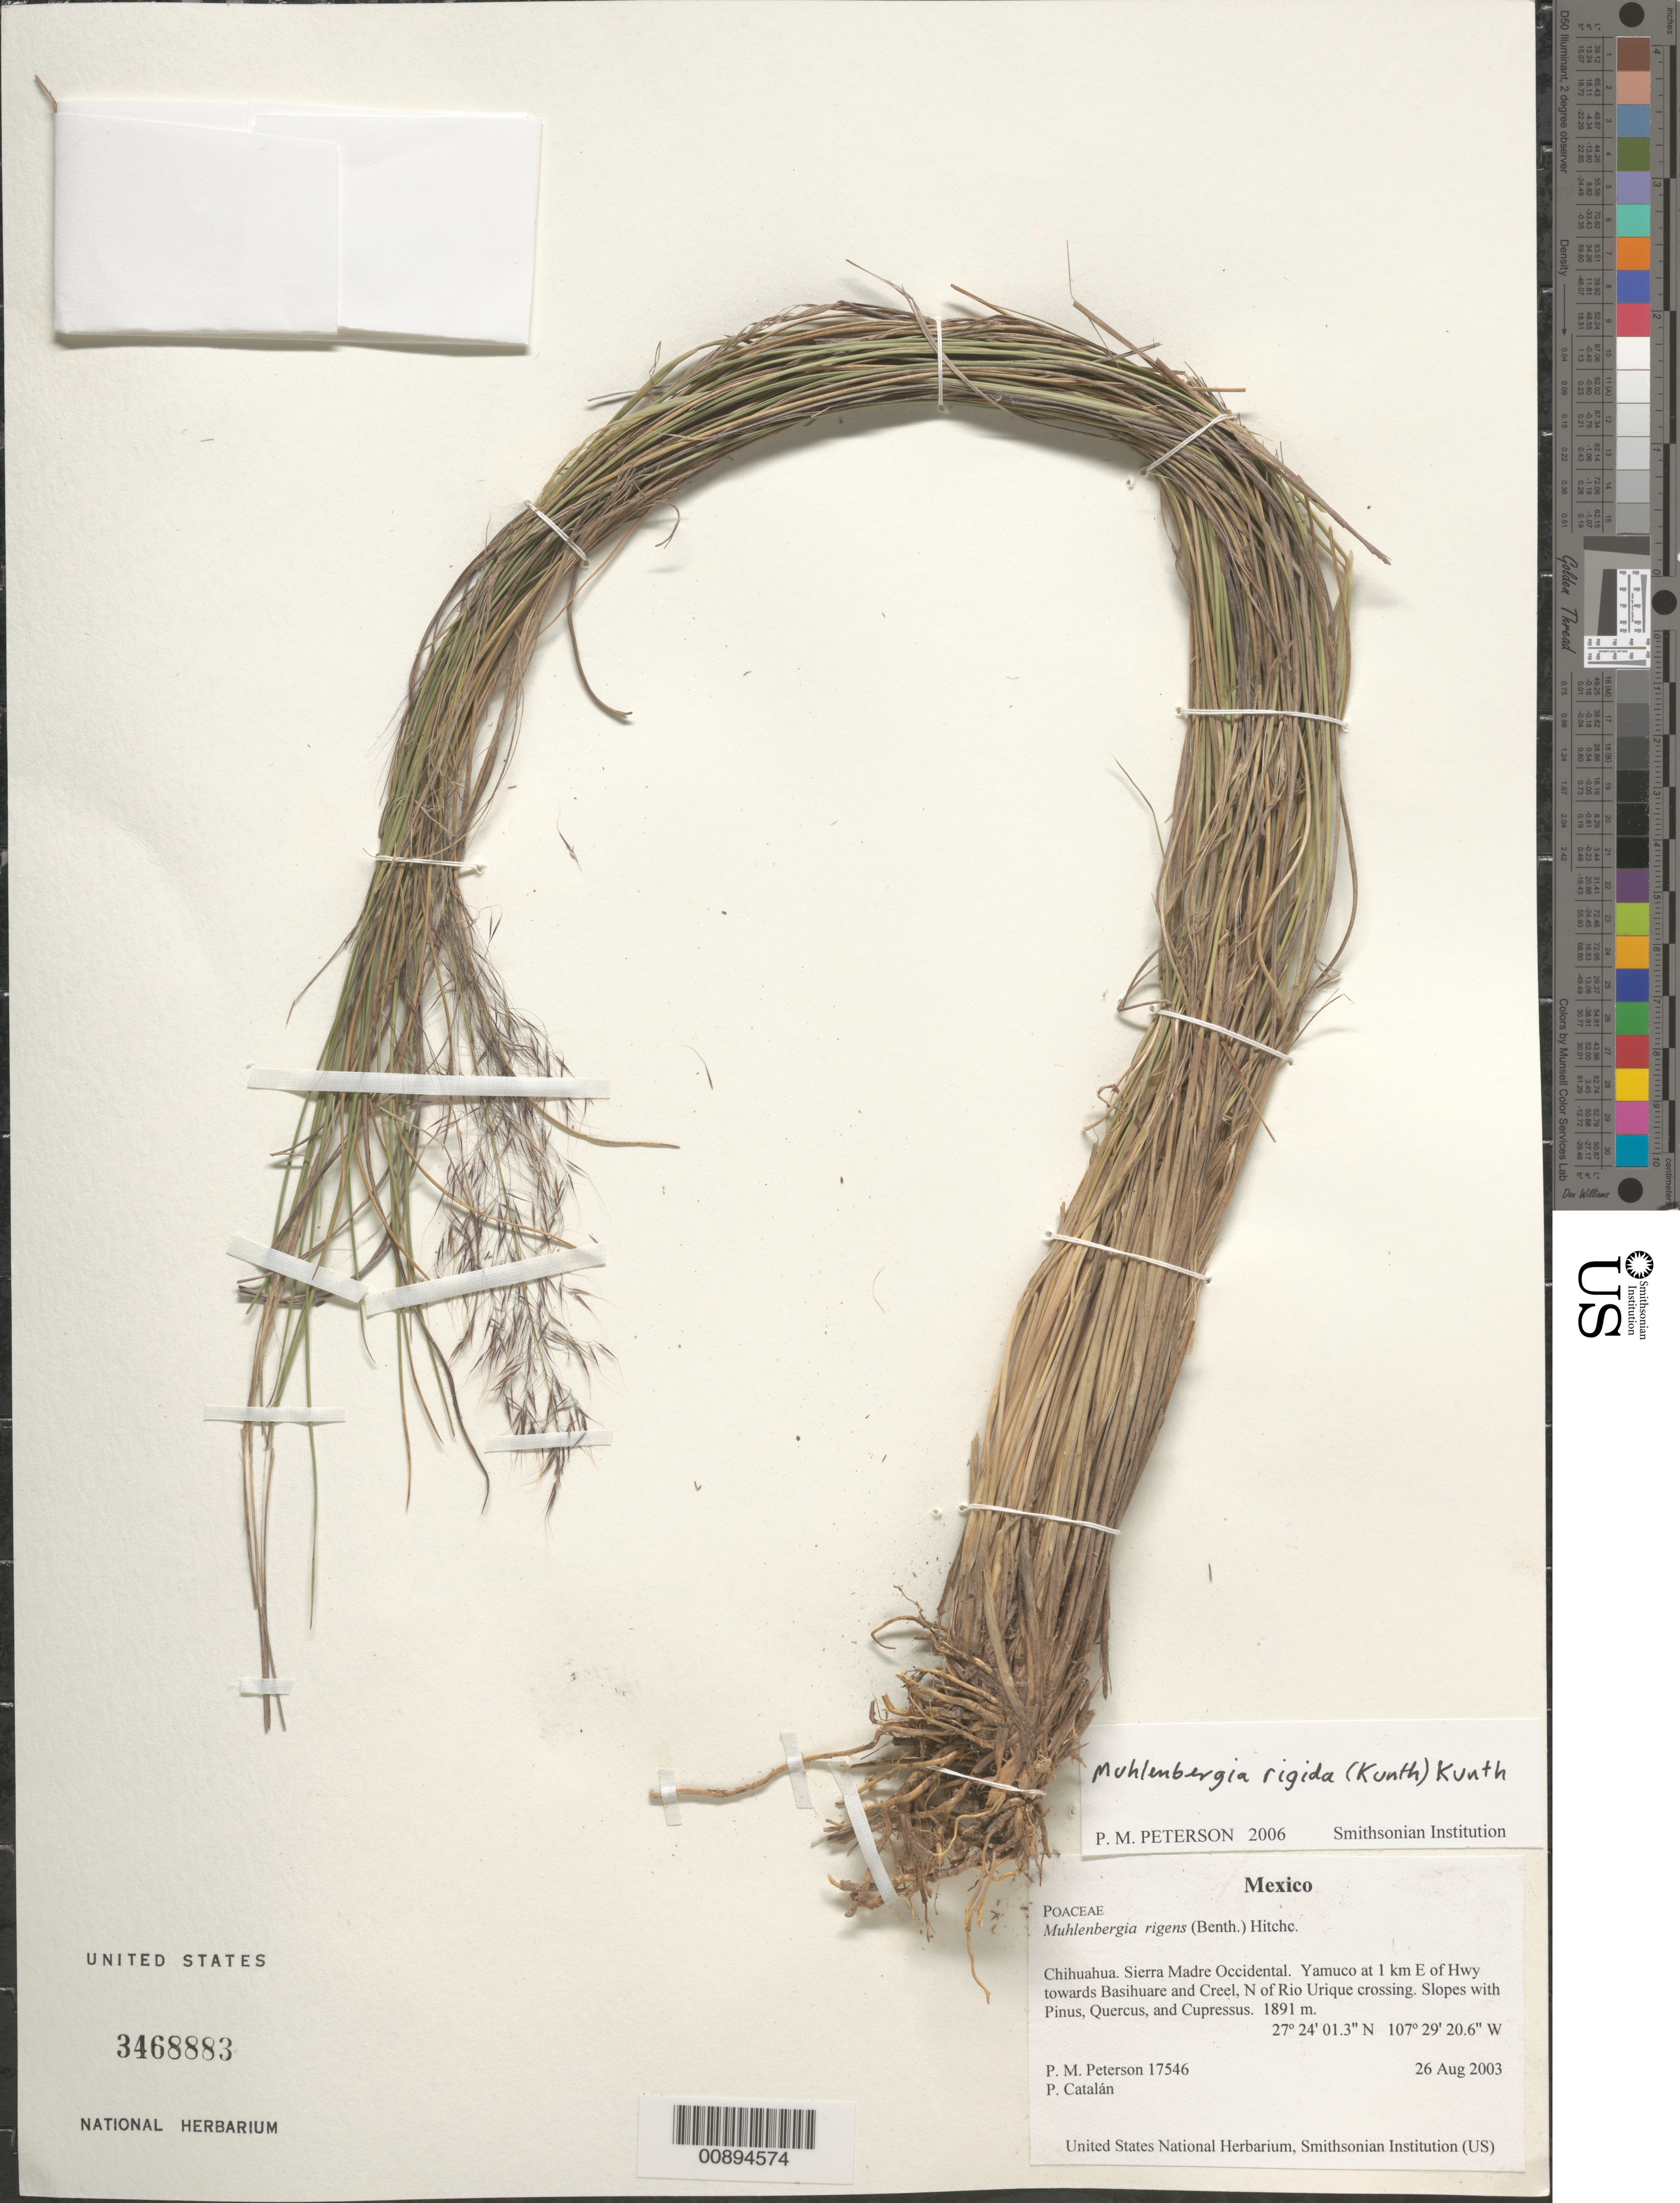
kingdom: Plantae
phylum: Tracheophyta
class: Liliopsida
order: Poales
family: Poaceae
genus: Muhlenbergia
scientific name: Muhlenbergia rigida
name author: (Kunth) Kunth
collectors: P. M. Peterson & P. Catalán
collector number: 17546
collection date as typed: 26 Aug 2003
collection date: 2003-08-26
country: Mexico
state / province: Chihuahua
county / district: Sierra Madre Occidental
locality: Yamuco at 1 km E of Hwy towards Basihuare and Creel, N of Rio Urique crossing. Slopes with Pinus, Quercus, and Cupressus.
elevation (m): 1891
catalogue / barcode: US 3468883